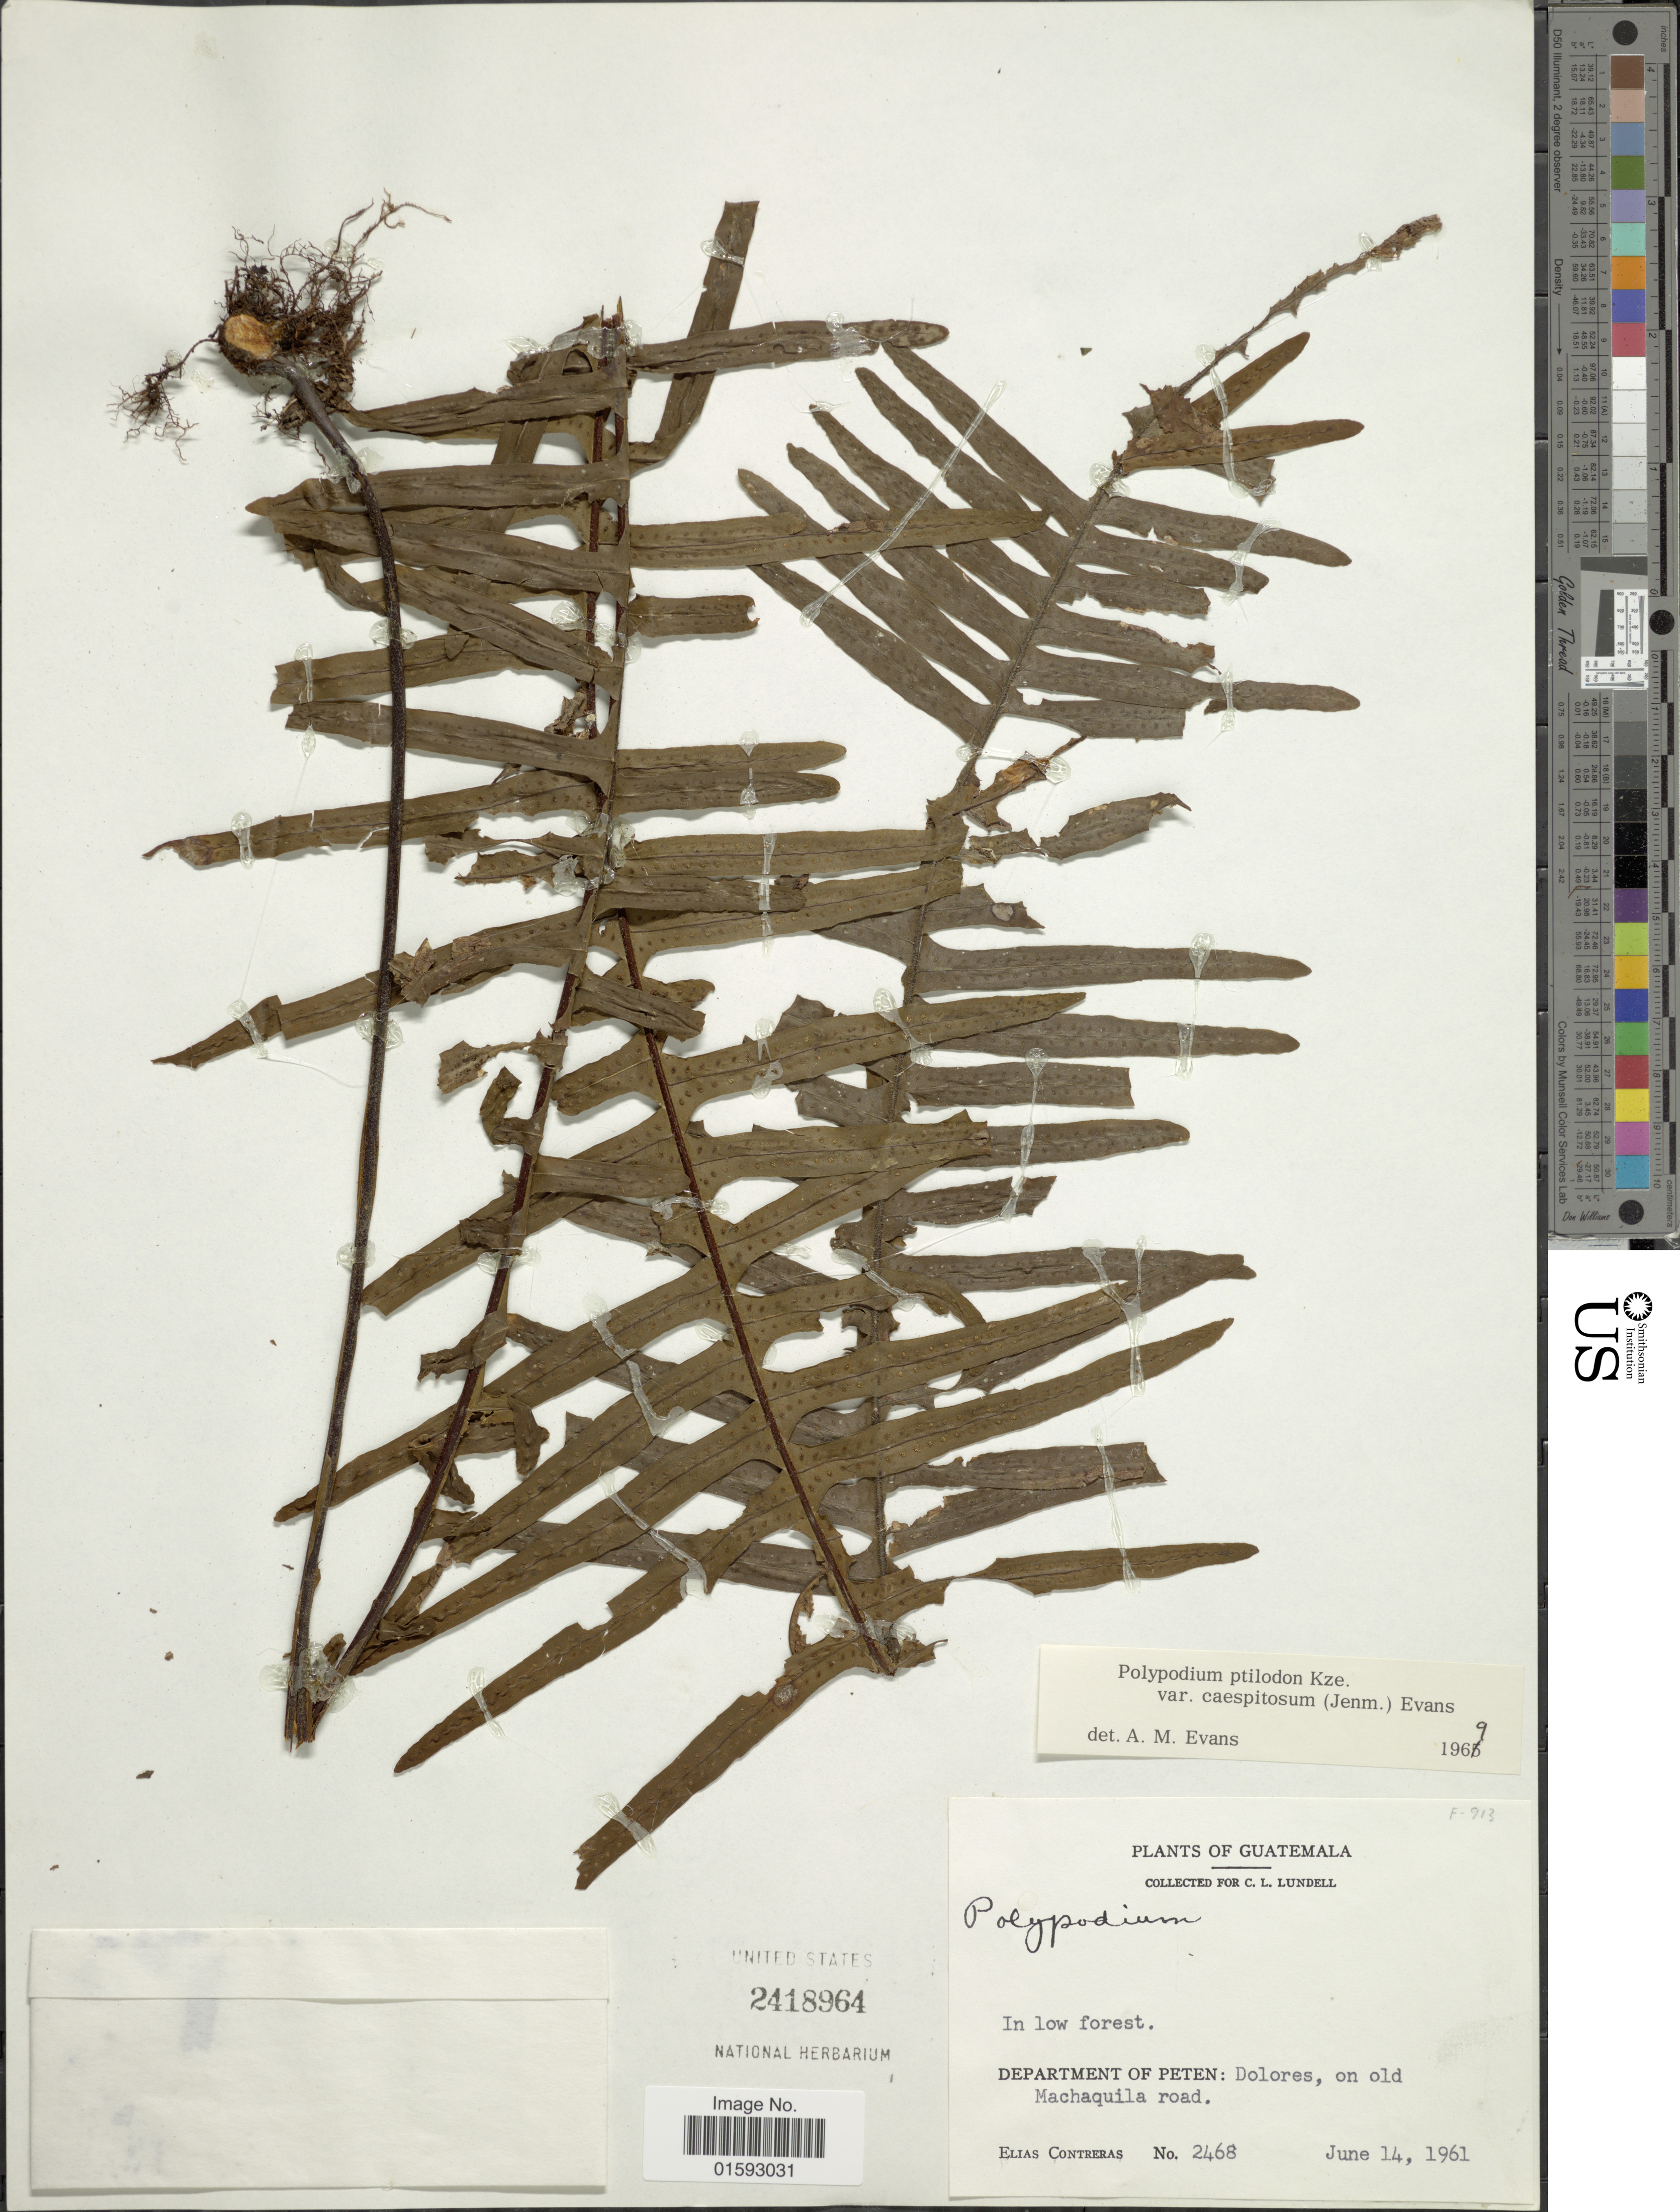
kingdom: Plantae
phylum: Tracheophyta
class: Polypodiopsida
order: Polypodiales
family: Polypodiaceae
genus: Pecluma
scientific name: Pecluma ptilodos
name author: (Kunze) Price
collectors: E. Contreras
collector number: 2468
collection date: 1961-06-14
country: Guatemala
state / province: El Petén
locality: Dolores, on old Machaquila Road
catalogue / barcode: US 2418964